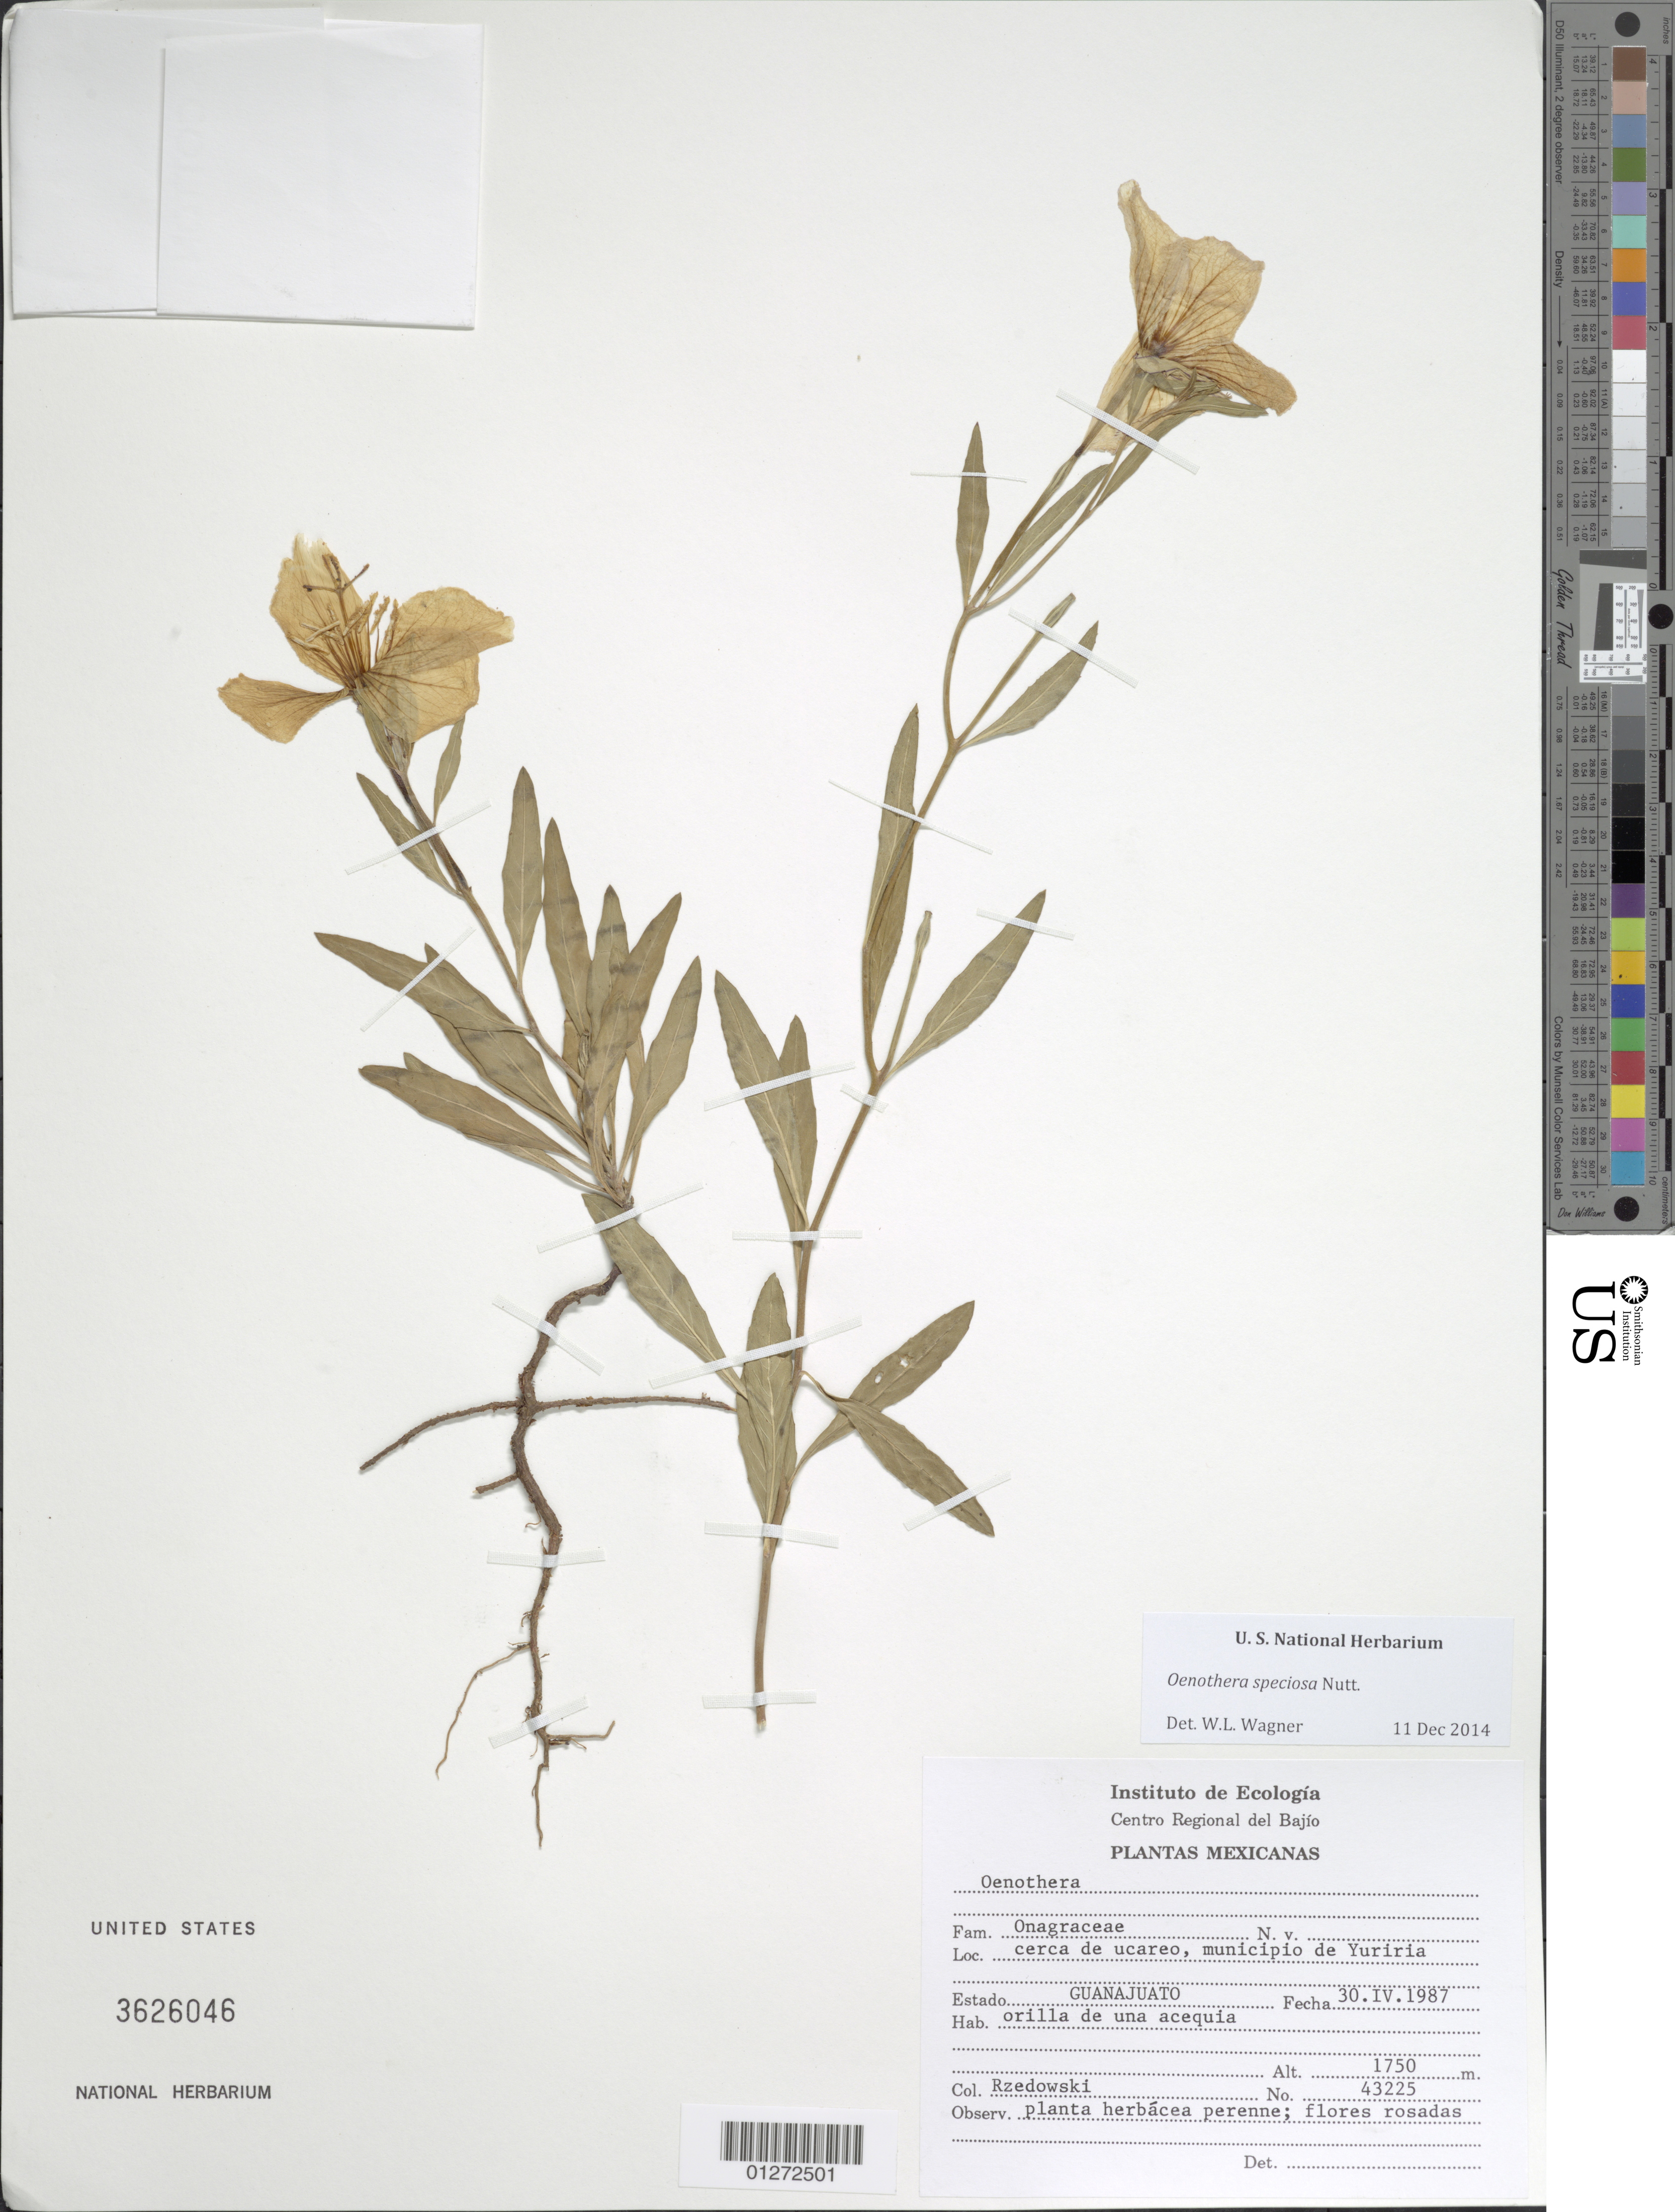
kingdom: Plantae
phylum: Tracheophyta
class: Magnoliopsida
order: Myrtales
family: Onagraceae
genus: Oenothera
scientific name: Oenothera speciosa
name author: Nutt.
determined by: Wagner, W. L., (BOT), Smithsonian Institution - National Museum of Natural History (UNITED STATES)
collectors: Rzedowski, --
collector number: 43225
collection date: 1987-04-30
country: Mexico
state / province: Guanajuato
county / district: Yuriria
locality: Cerca de Ucareo.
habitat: Orilla de un acequia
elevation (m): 1750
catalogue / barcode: US 3626046